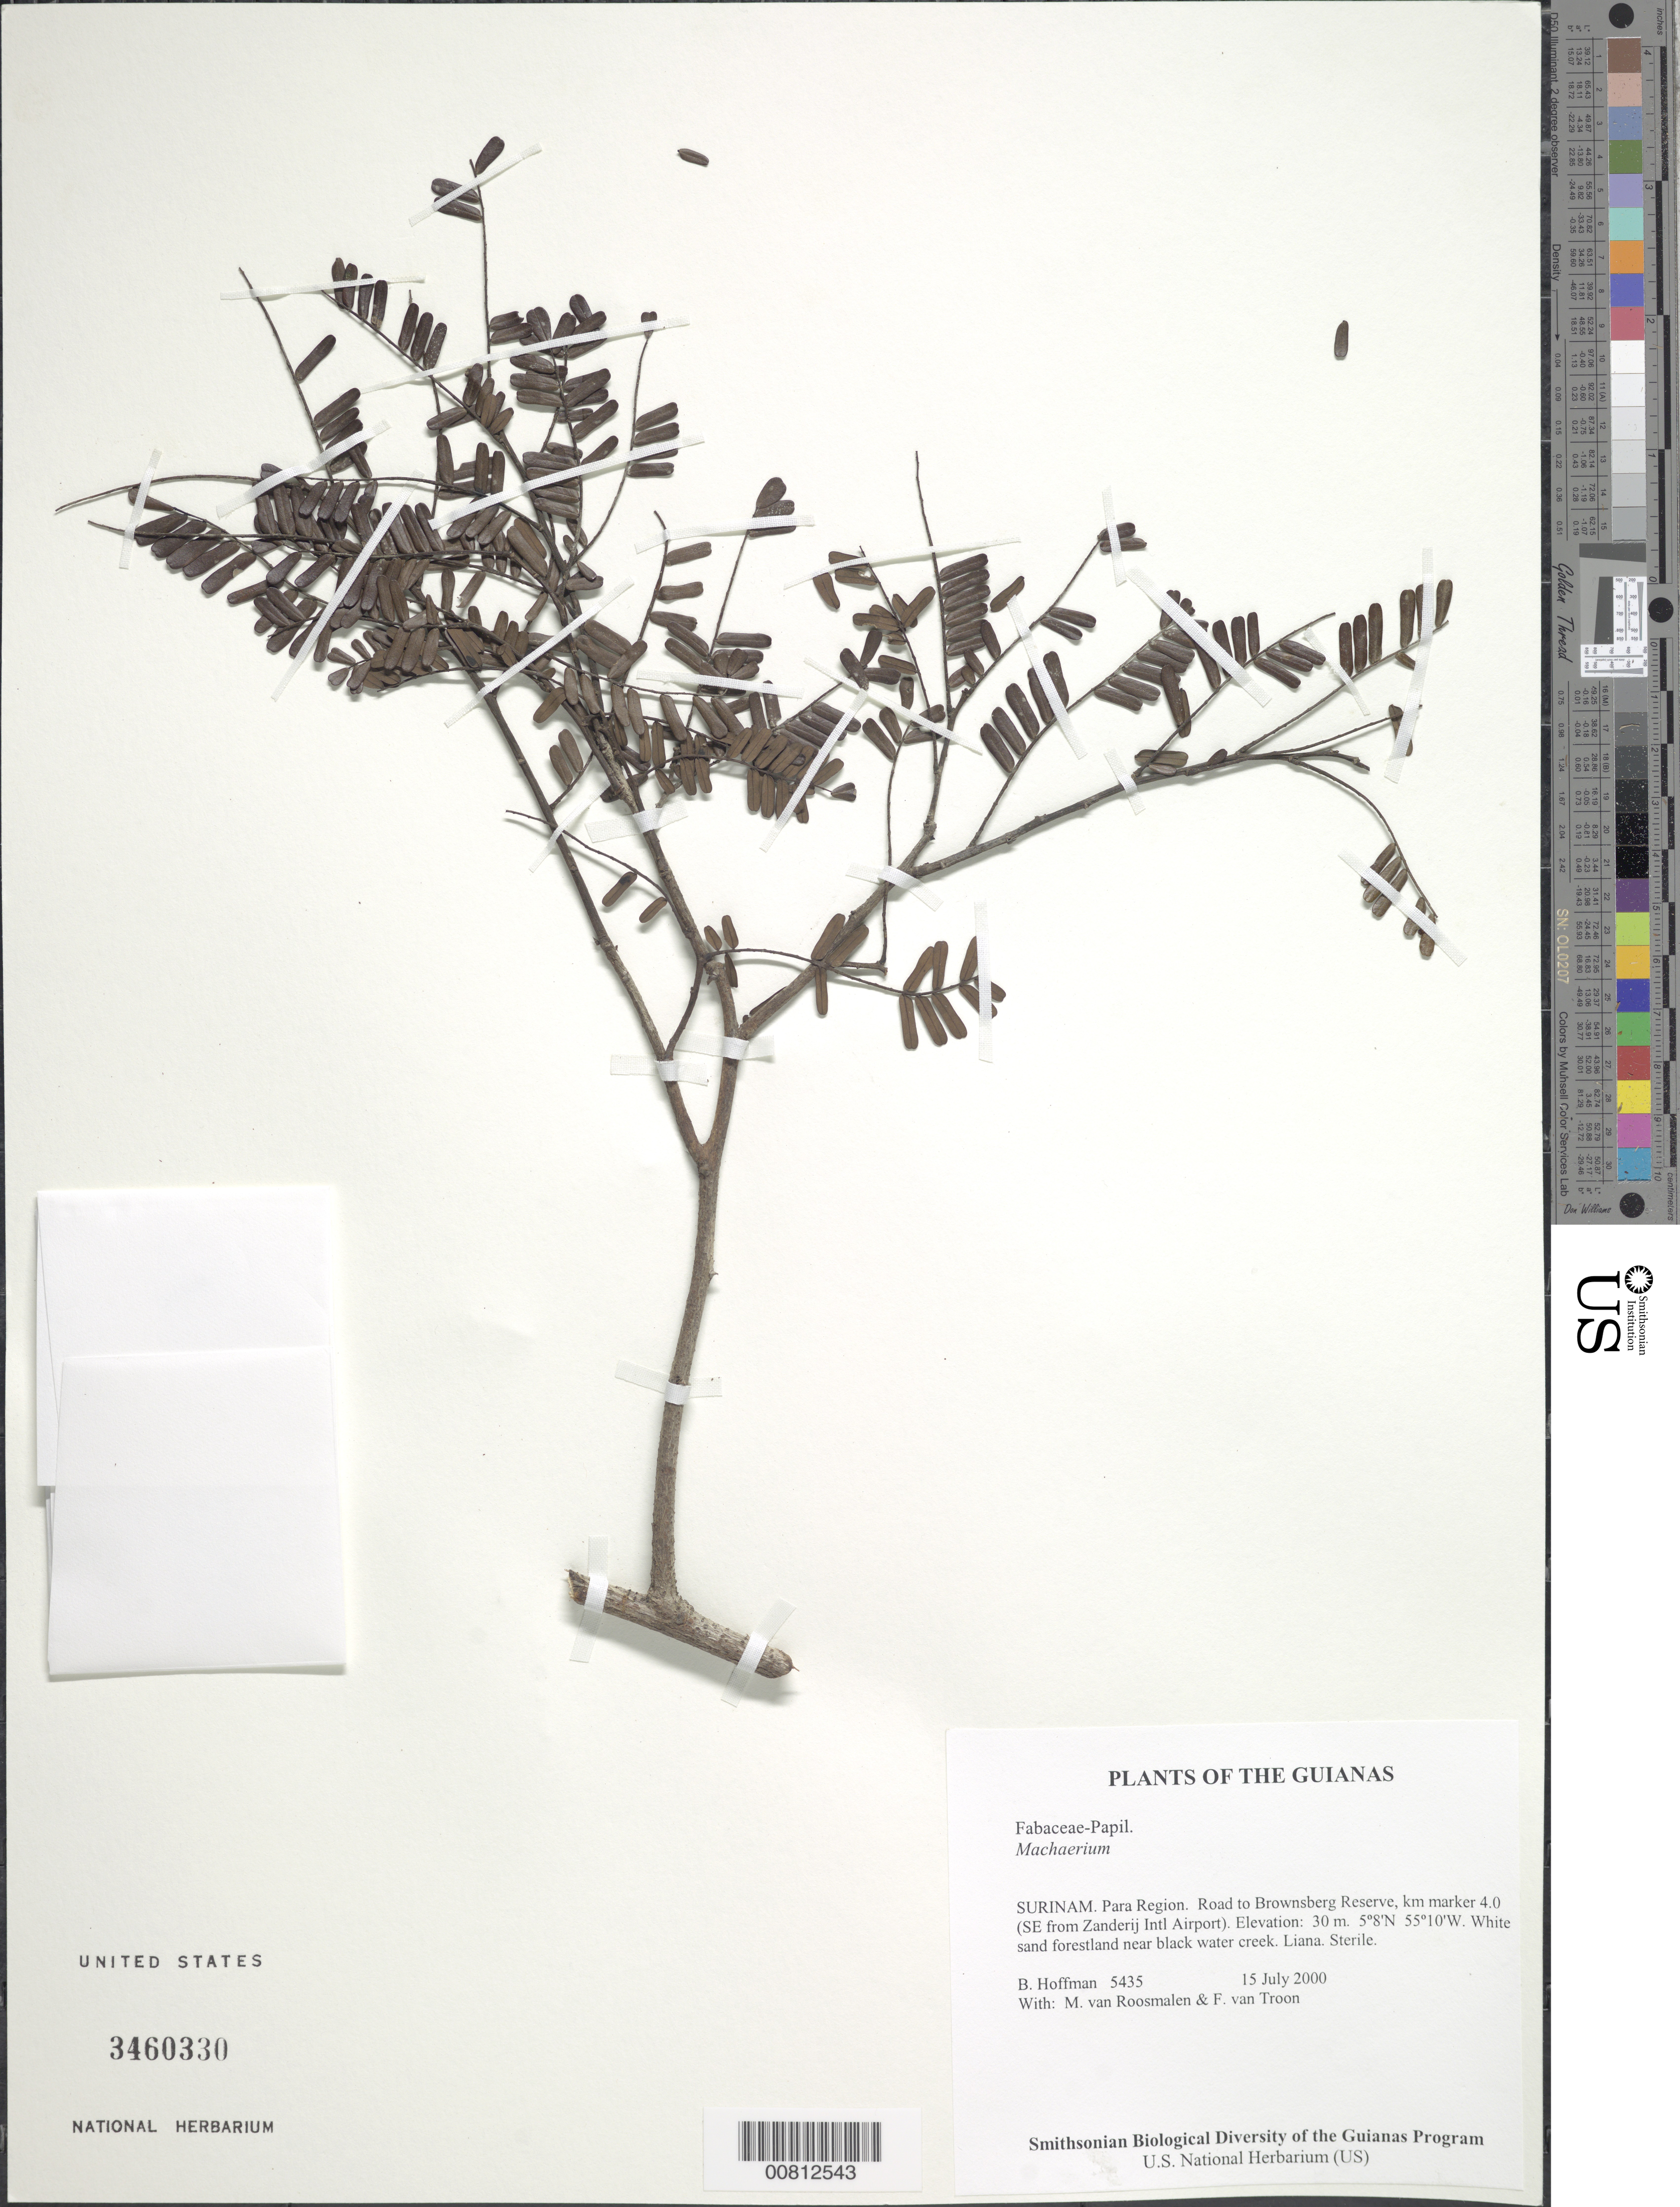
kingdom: Plantae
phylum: Tracheophyta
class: Magnoliopsida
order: Fabales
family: Fabaceae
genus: Machaerium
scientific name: Machaerium sp.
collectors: B. Hoffman, M. Roosmalen & F. Van Troon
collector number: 5435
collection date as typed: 15 July 2000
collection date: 2000-07-15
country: Suriname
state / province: Para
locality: Road to Brownsberg Reserve, km marker 4.0 (SE from Zanderij Intl Airport)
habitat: White sand forestland near black water creek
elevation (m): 30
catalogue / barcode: US 3460330